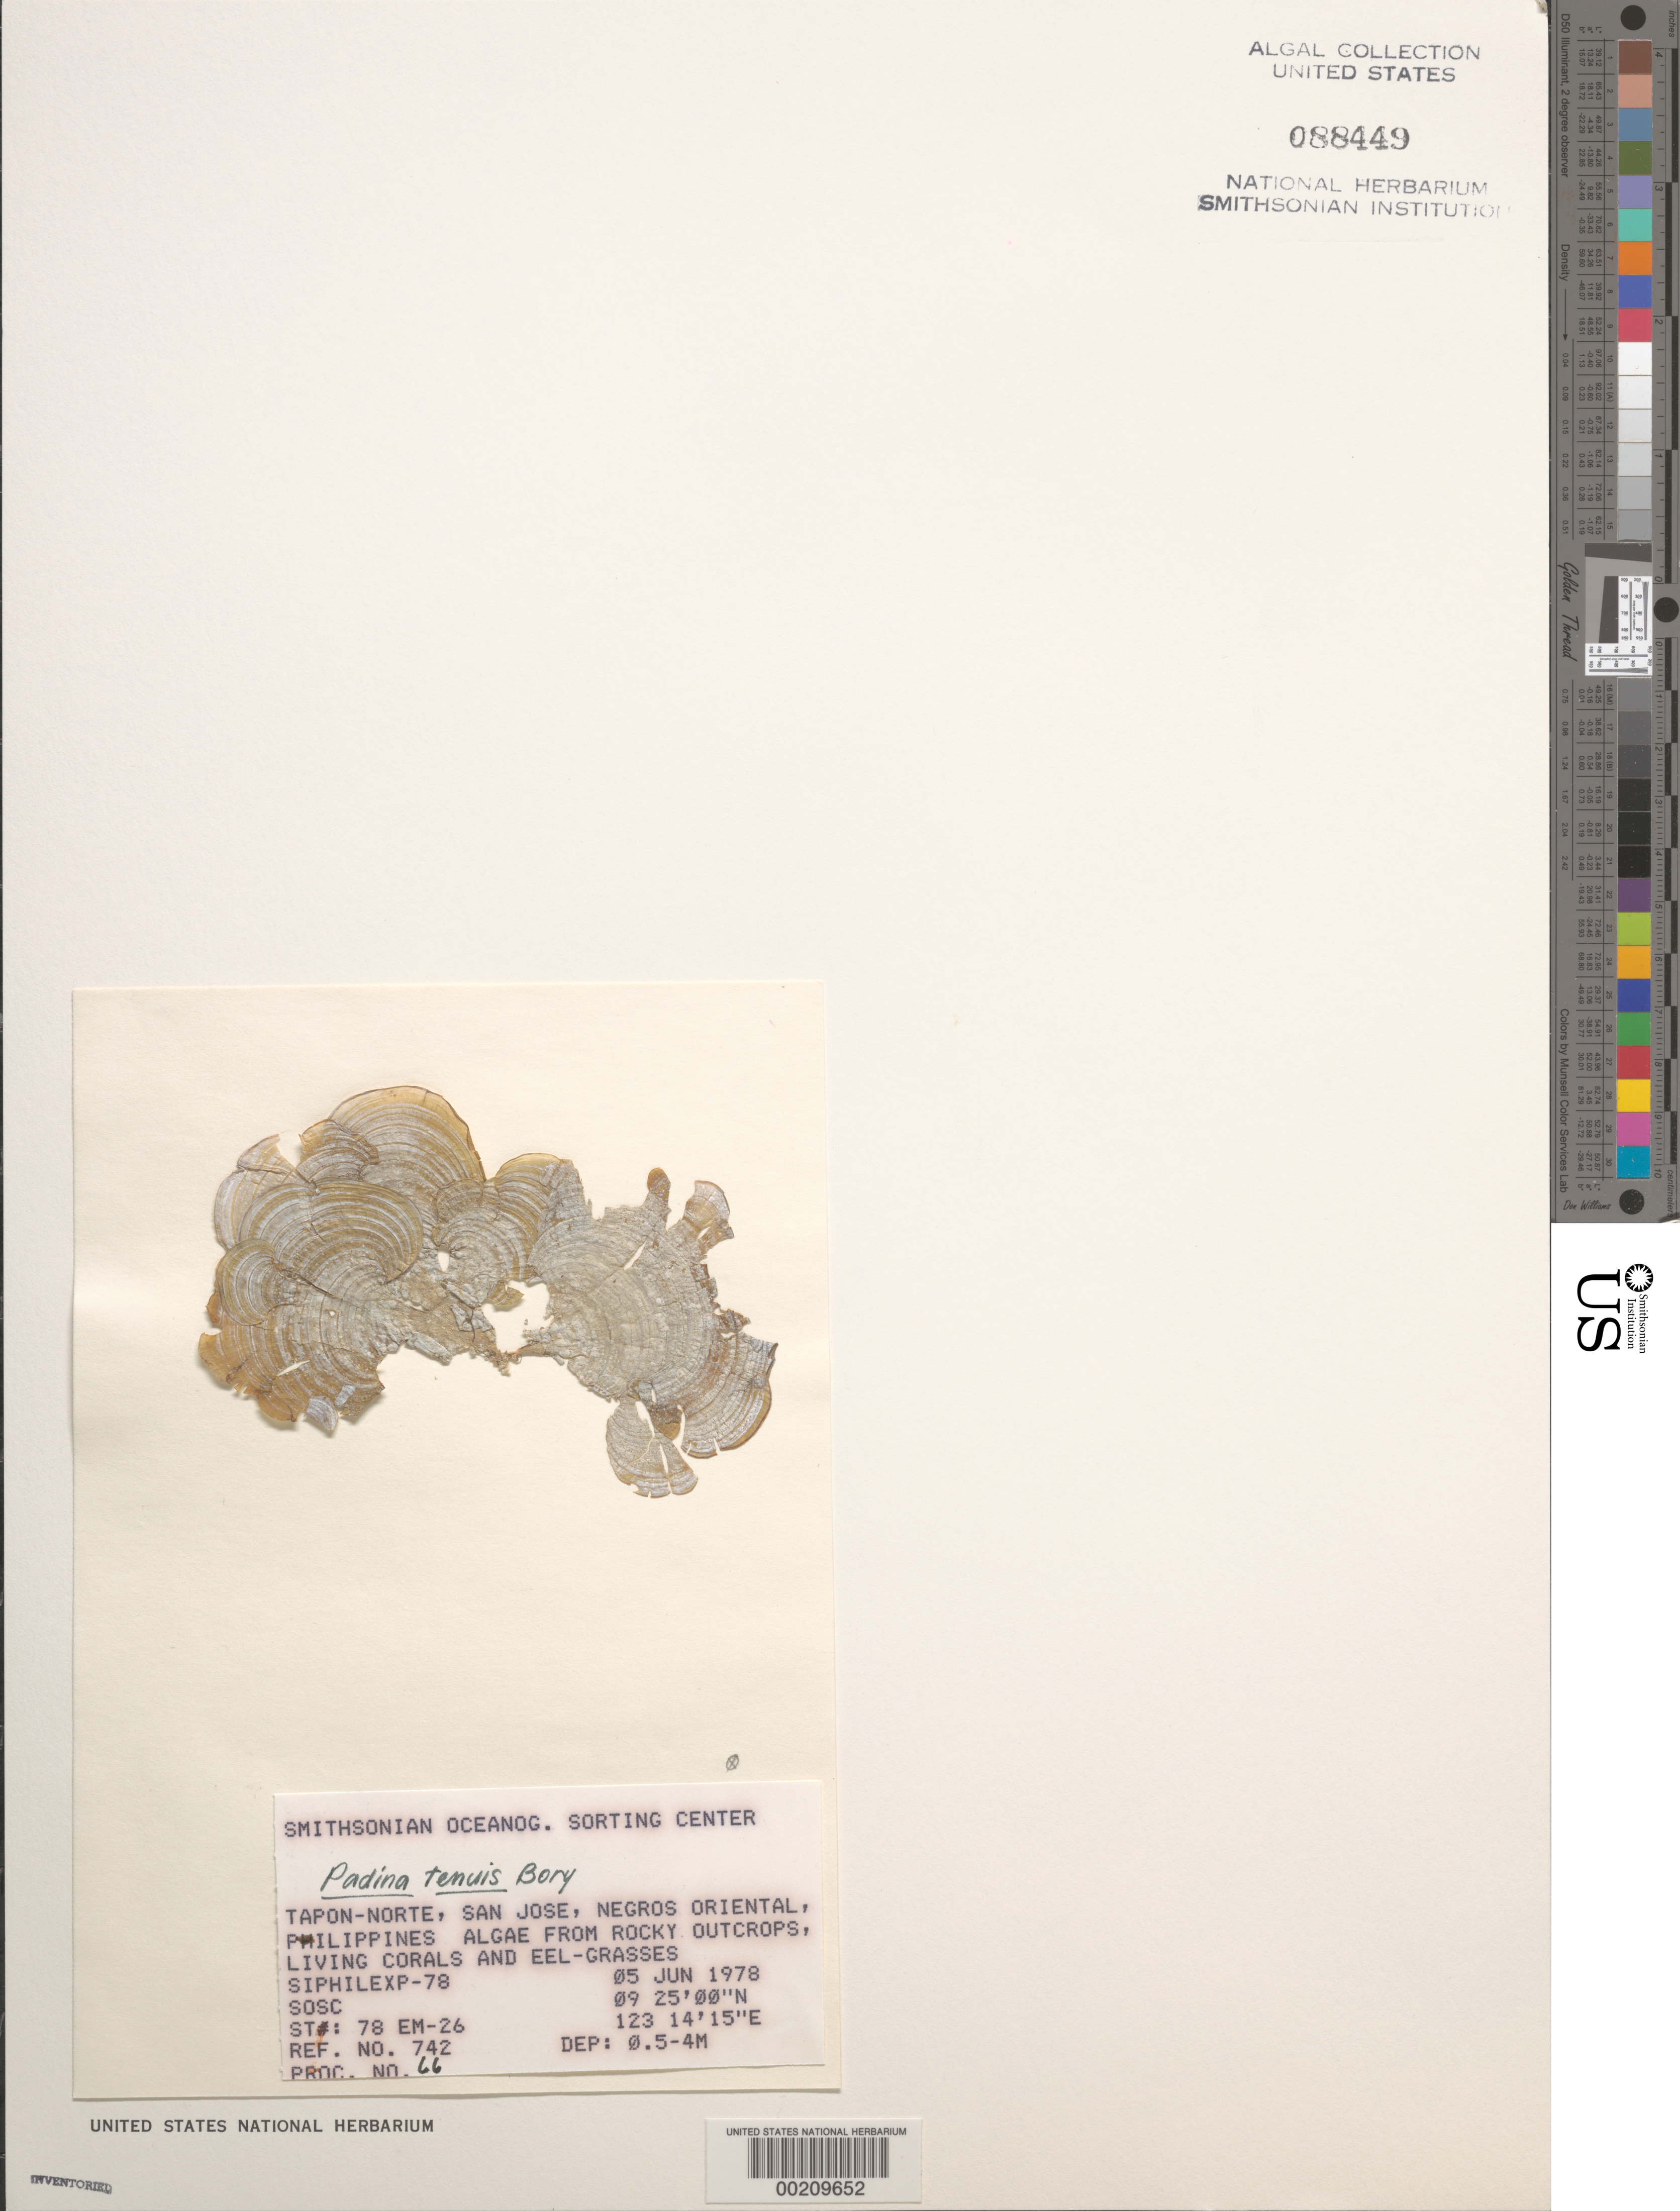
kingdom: Chromista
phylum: Ochrophyta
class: Phaeophyceae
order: Dictyotales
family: Dictyotaceae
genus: Padina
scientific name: Padina boryana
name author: Thivy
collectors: SOSC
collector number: Station 78 Em-26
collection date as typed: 05 Jun 1978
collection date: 1978-06-05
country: Philippines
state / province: Central Visayas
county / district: Negros Oriental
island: Negros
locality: Tapan-Norte, San Jose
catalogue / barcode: US 88449